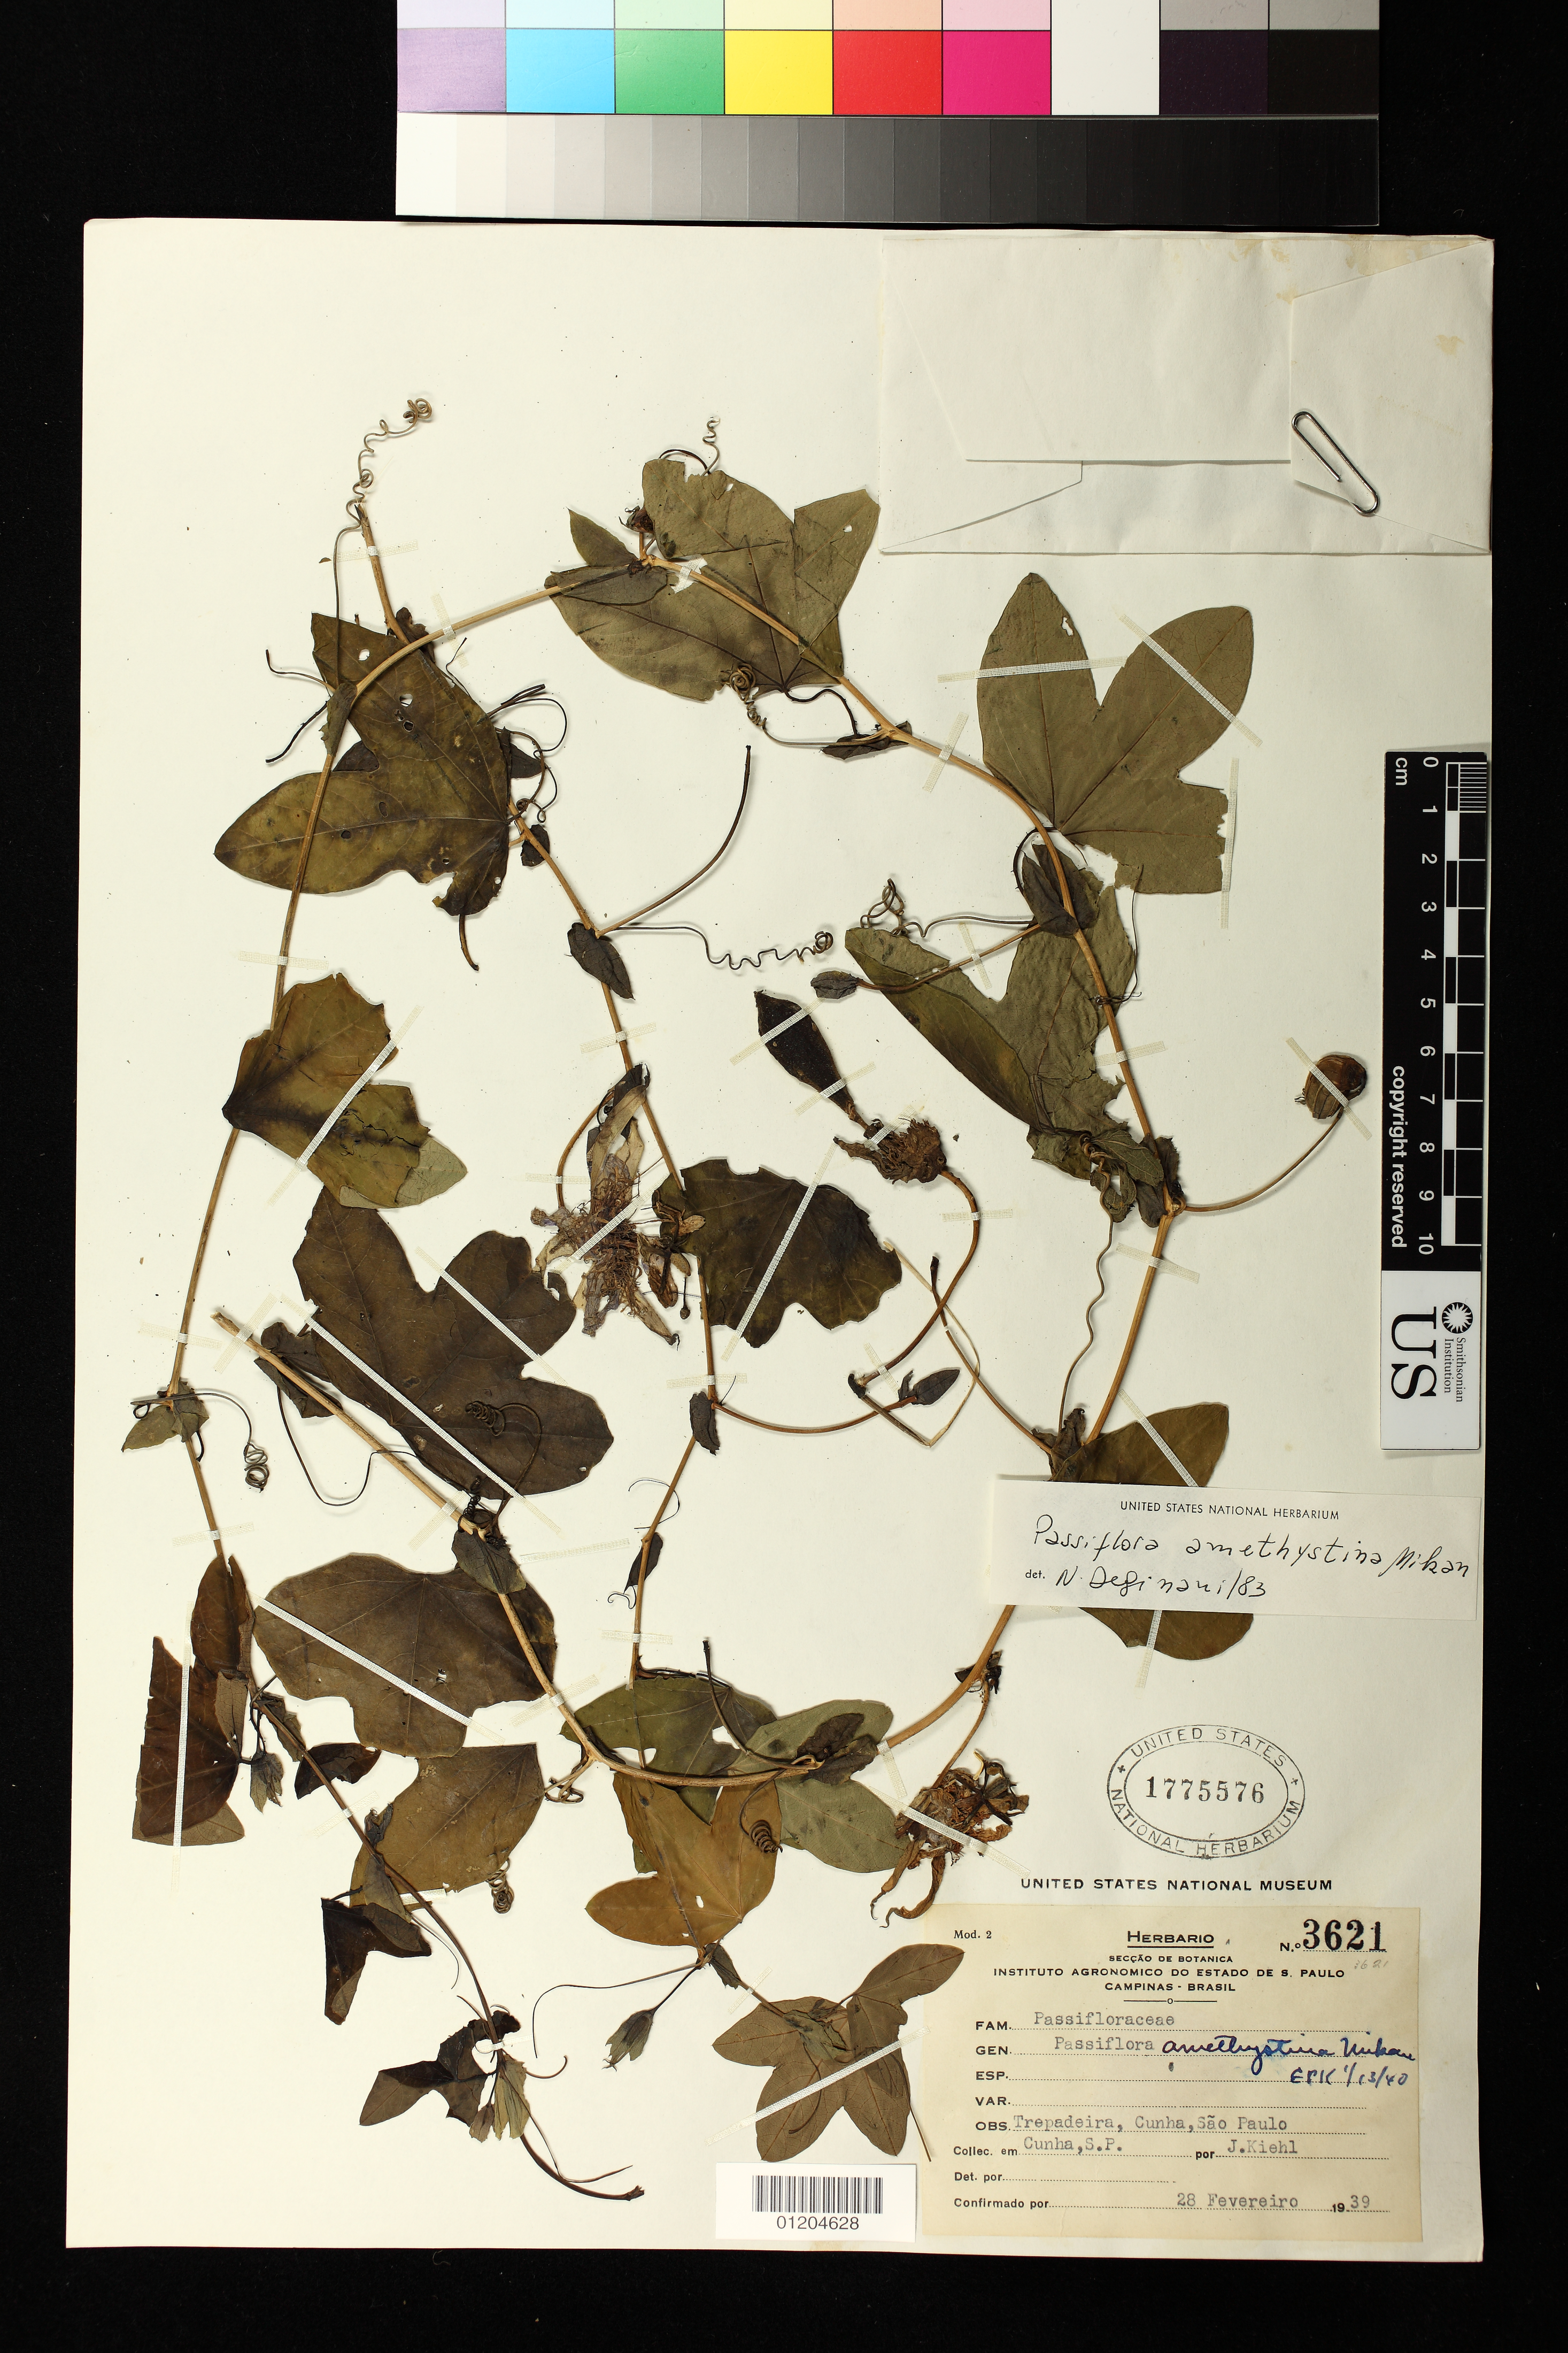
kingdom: Plantae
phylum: Tracheophyta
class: Magnoliopsida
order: Malpighiales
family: Passifloraceae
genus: Passiflora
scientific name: Passiflora amethystina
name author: J.C. Mikan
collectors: J. Kiehl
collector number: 3621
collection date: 1939-02-28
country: Brazil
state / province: Sao Paulo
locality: Cunha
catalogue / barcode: US 1775576